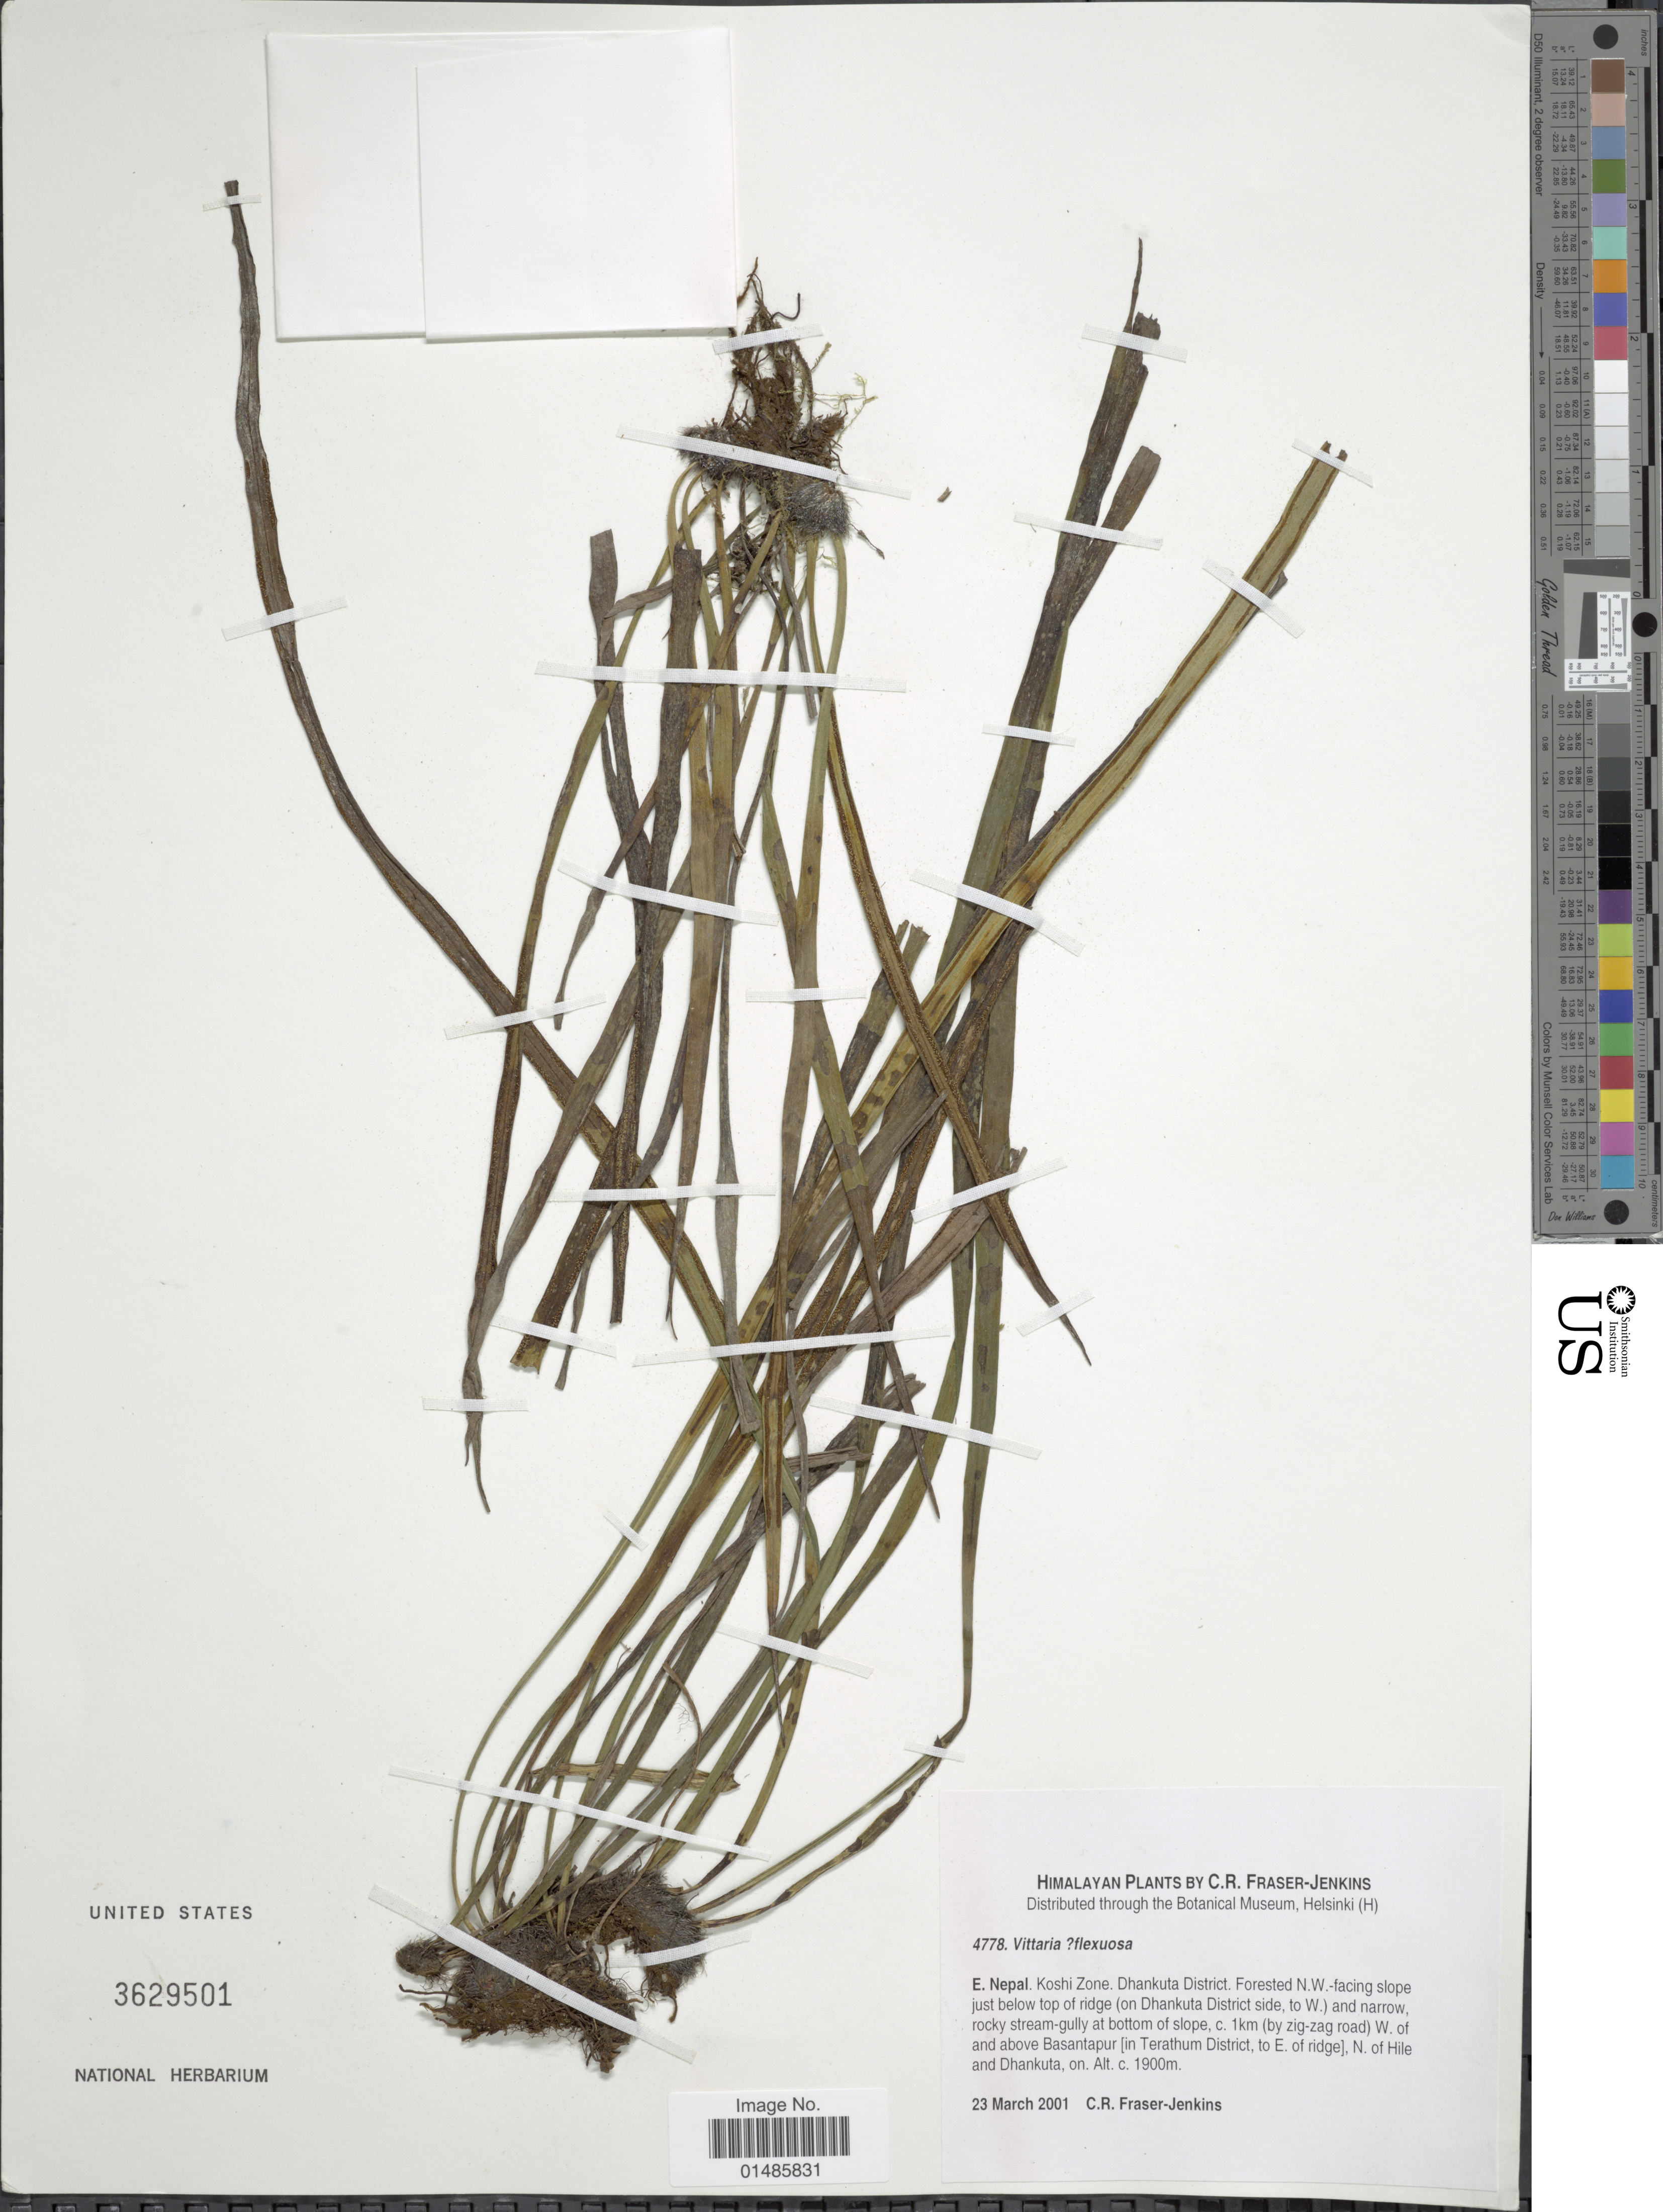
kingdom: Plantae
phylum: Tracheophyta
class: Polypodiopsida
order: Polypodiales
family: Pteridaceae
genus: Haplopteris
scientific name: Haplopteris flexuosa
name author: (Fée) E.H. Crane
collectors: C. R. Fraser-Jenkins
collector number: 4778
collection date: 2001-03-23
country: Nepal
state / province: Kosi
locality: E. Nepal. Koshi Zone. Dhankuta District. Forested N.W.-facing slope just below top of ridge (on Dhankuta District side, to W.) and narrow, rocky stream-gully at bottom of slope, c. 1km (by zig-zag road) W. of and above Basantapur [in Terathum District, to E. of ridge], N. of Hile and Dhankuta. Himalayan plants.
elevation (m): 1900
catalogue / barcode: US 3629501